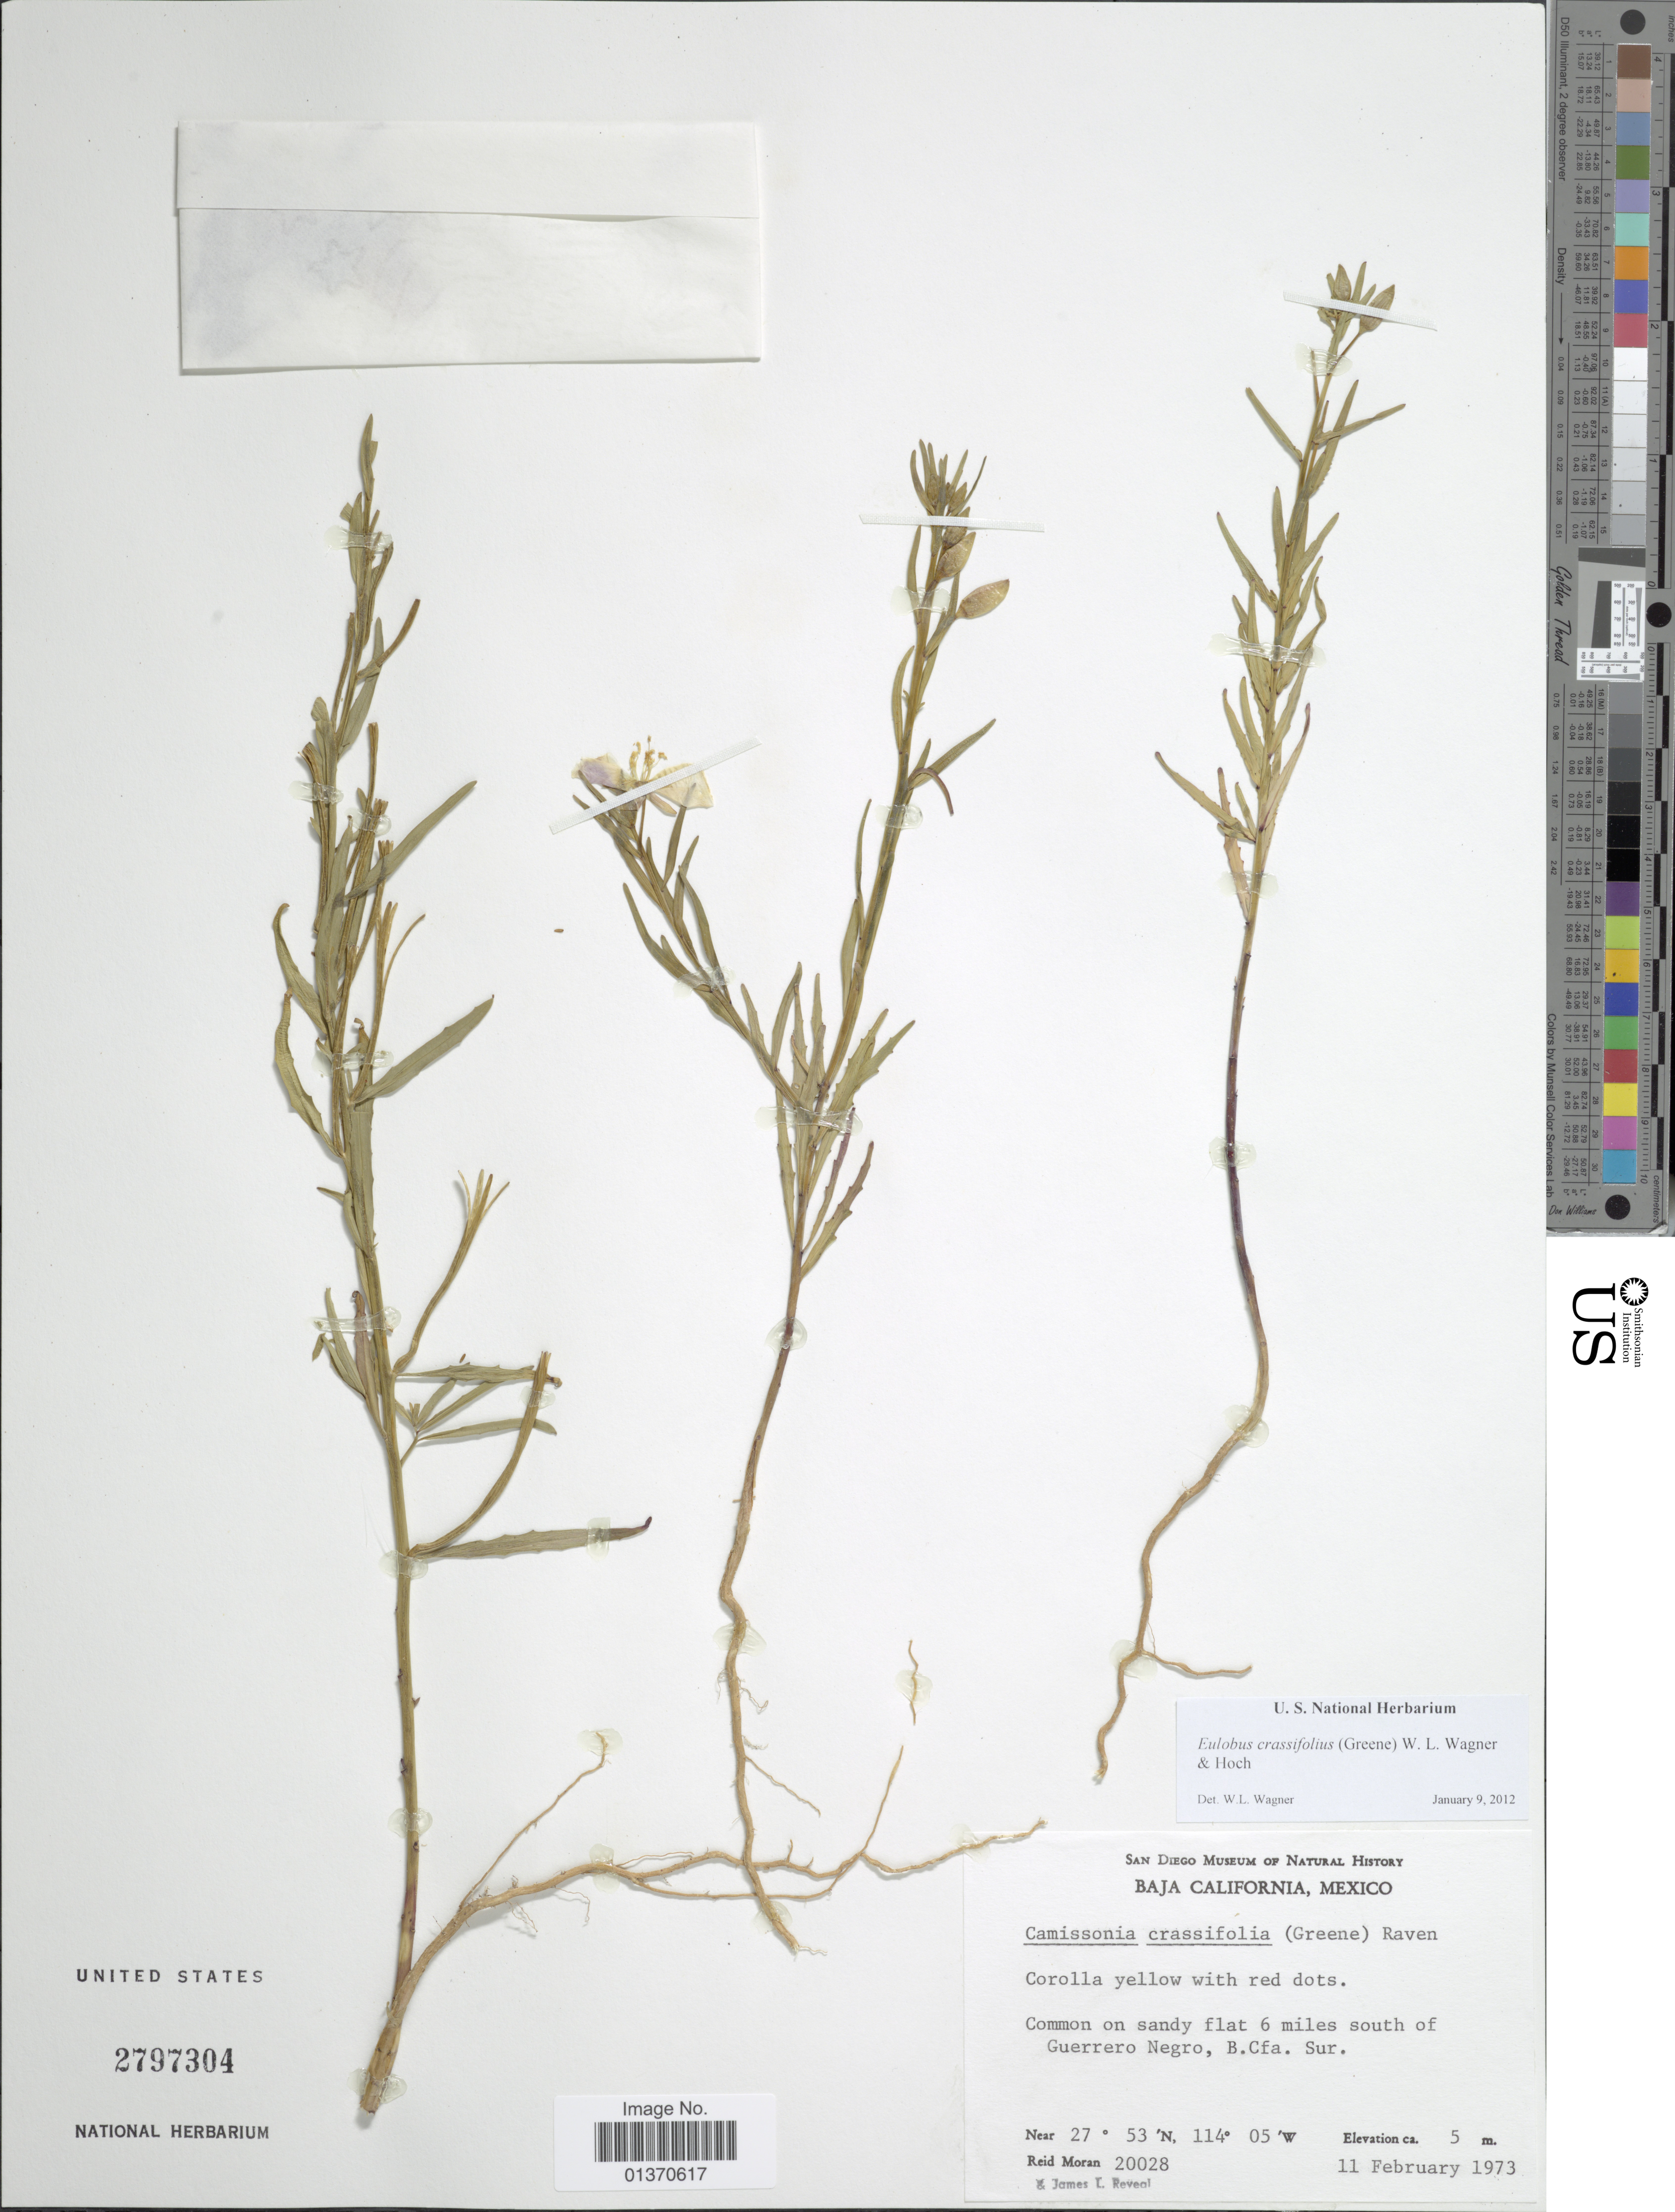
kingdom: Plantae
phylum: Tracheophyta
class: Magnoliopsida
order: Myrtales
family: Onagraceae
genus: Eulobus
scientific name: Eulobus crassifolius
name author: (Greene) W.L. Wagner & Hoch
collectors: R. Moran & J. L. Reveal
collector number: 20028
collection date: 1973-02-11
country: Mexico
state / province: Baja California Sur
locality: Common on sandy flat 6 miles south of Guerrero Negro, B. Cfa. Sur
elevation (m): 5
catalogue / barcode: US 2797304